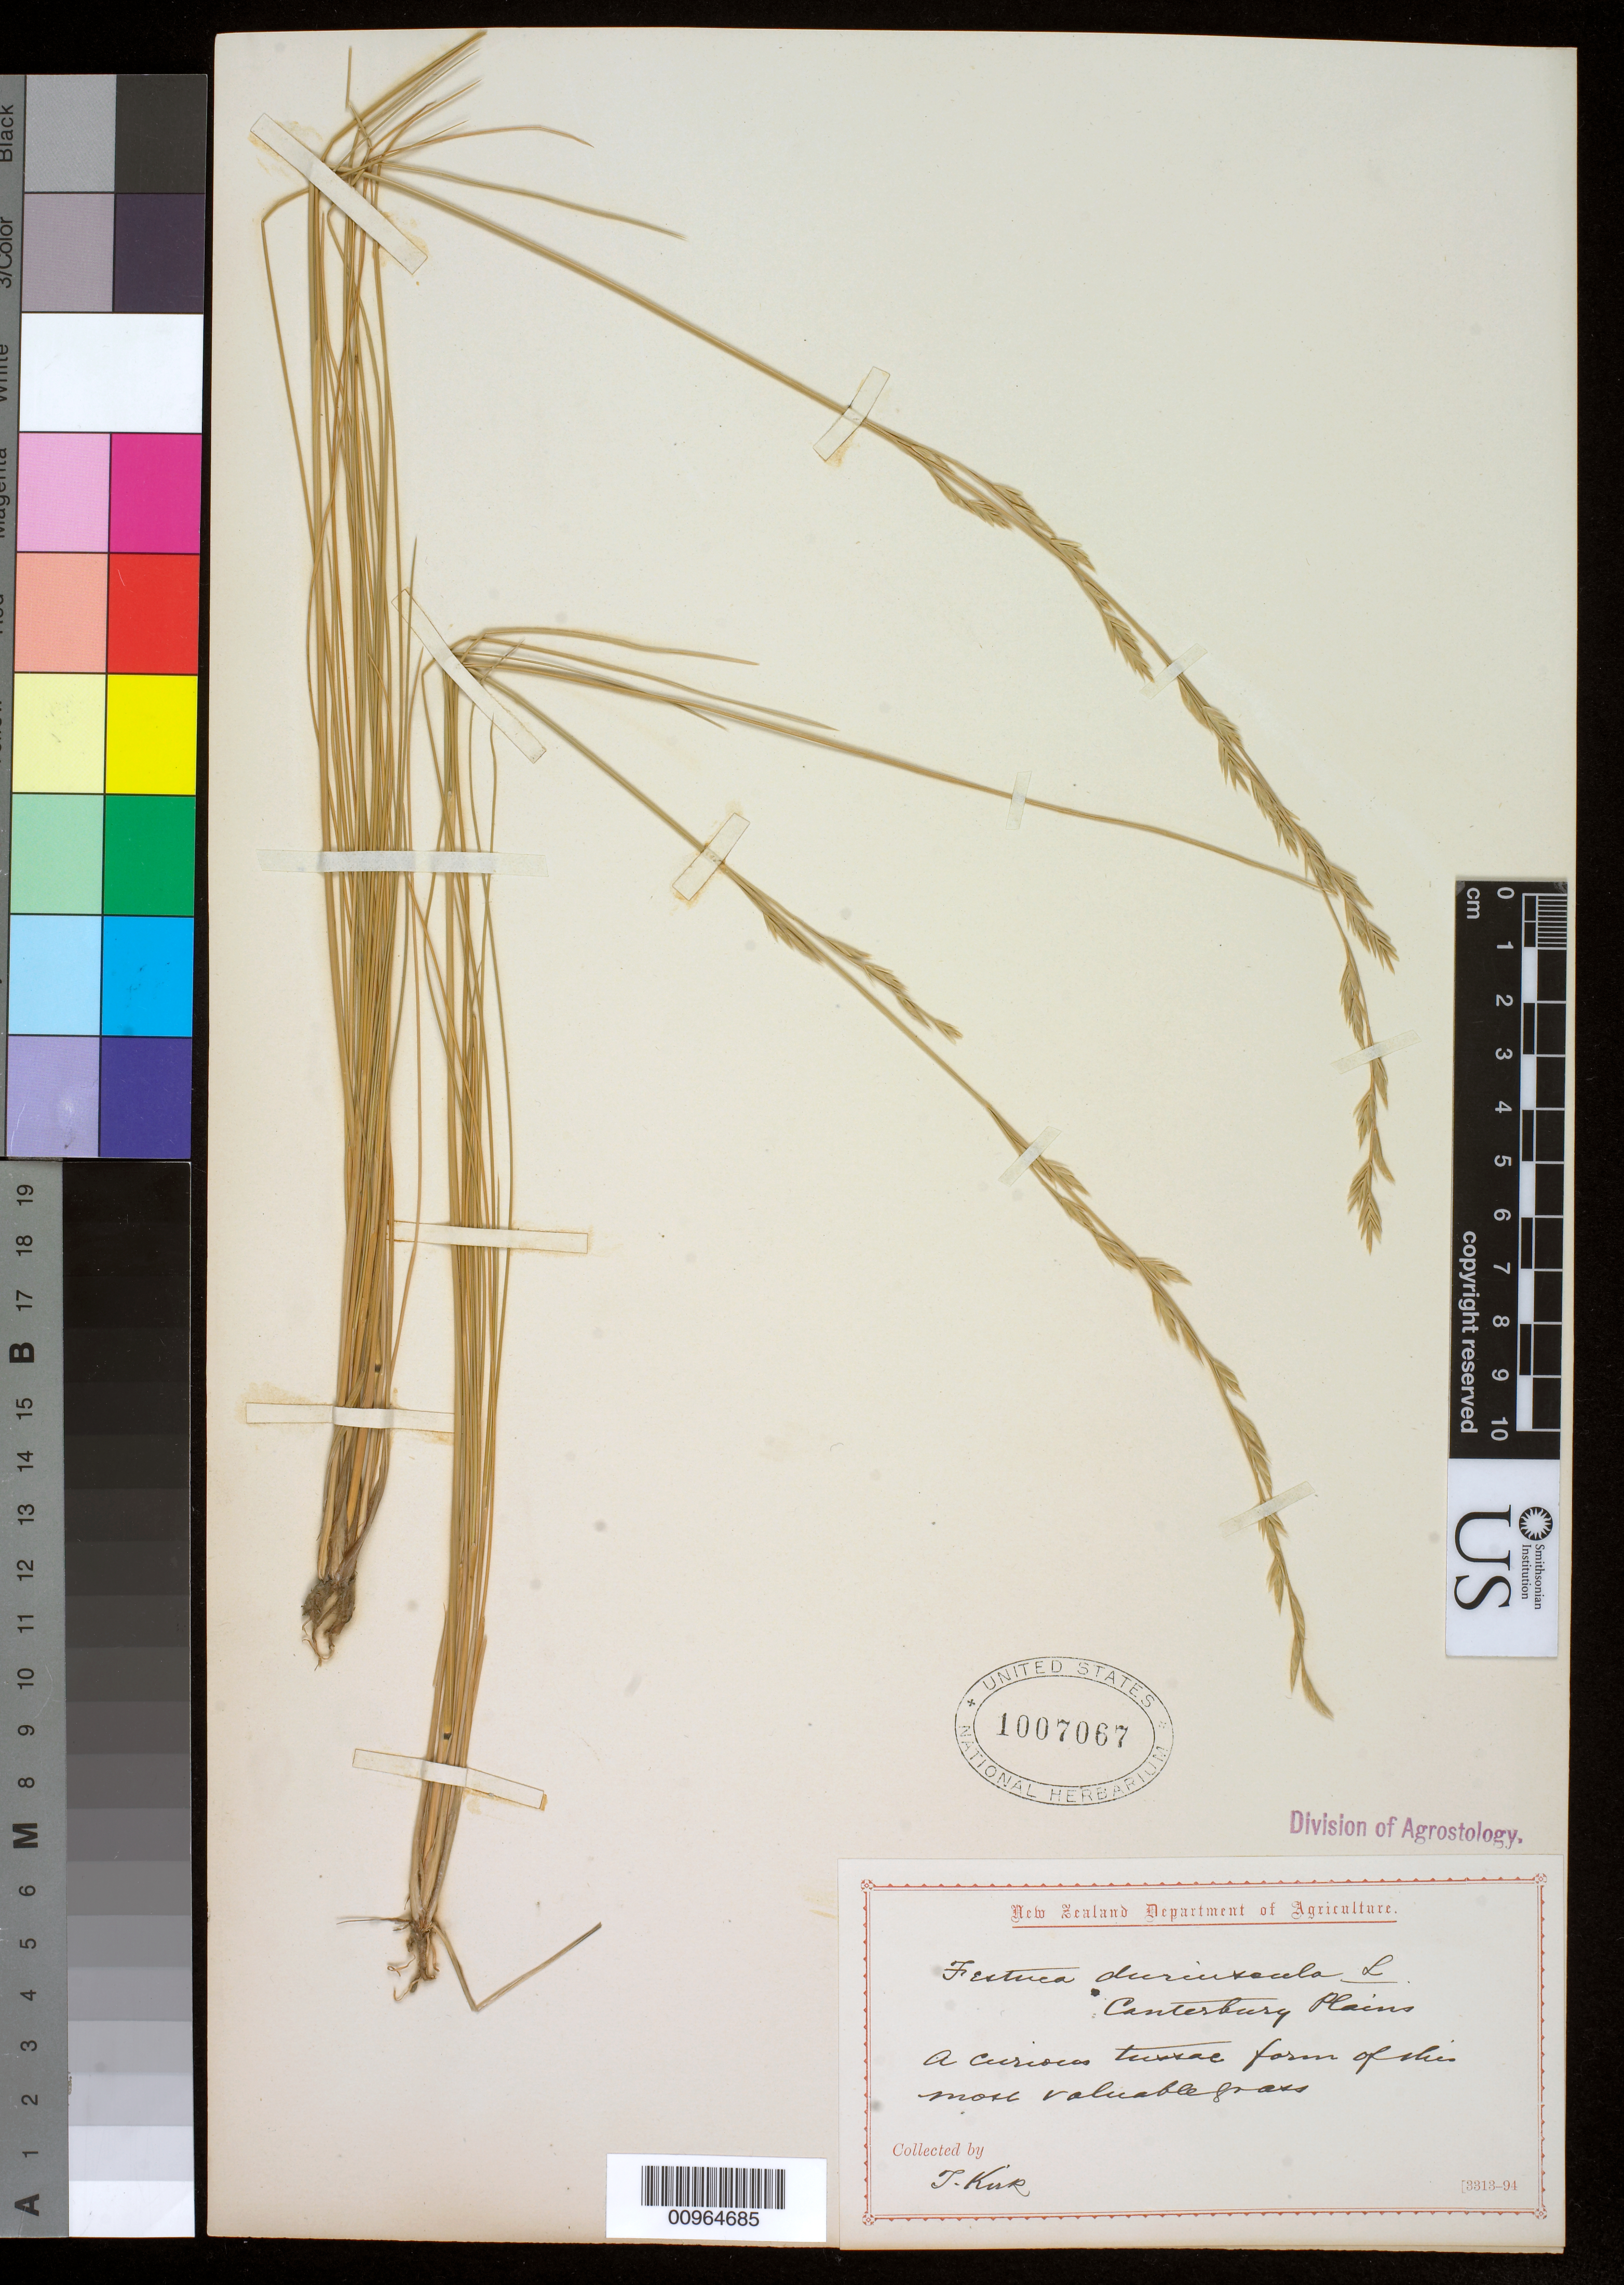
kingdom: Plantae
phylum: Tracheophyta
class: Liliopsida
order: Poales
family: Poaceae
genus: Festuca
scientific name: Festuca rubra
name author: L.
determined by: Poaceae Reorganization Project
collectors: T. Kirk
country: New Zealand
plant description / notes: A valuable tussac form of this most valuable grass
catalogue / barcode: US 1007067